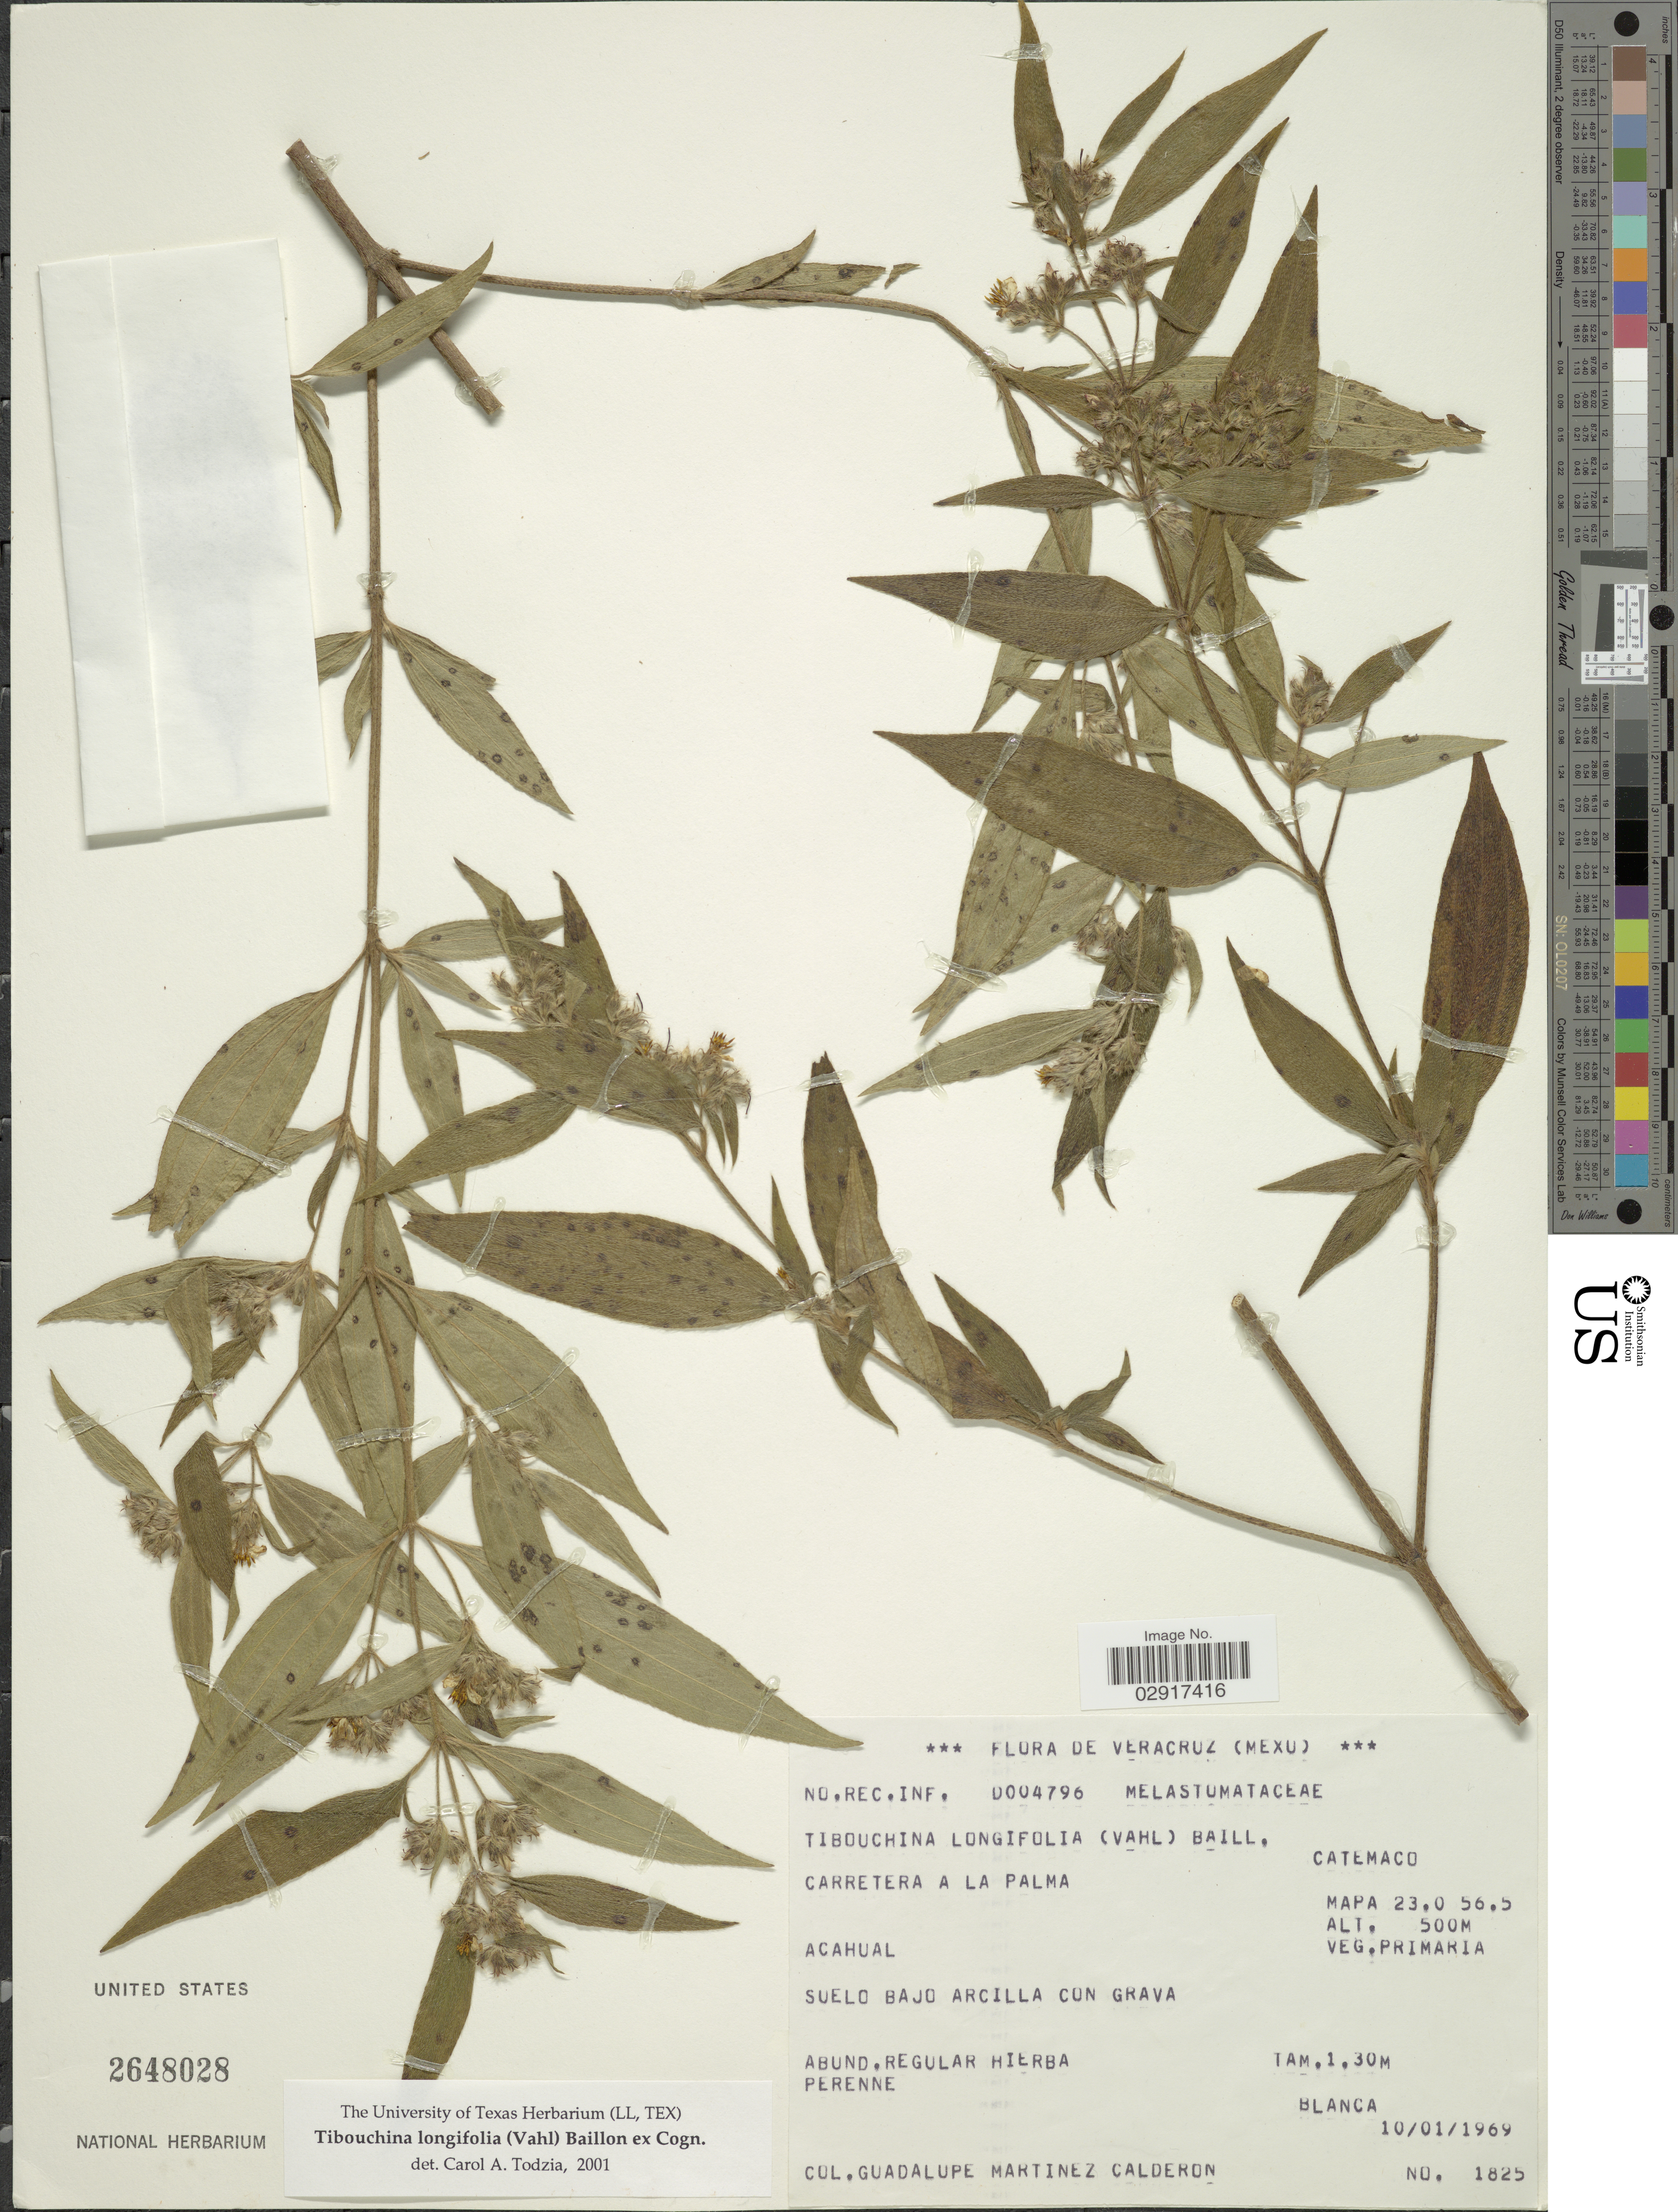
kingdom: Plantae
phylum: Tracheophyta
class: Magnoliopsida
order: Myrtales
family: Melastomataceae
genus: Chaetogastra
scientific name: Chaetogastra longifolia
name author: (Vahl) DC.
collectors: G. Martinez-C.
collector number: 1825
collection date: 1969-01-10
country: Mexico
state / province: Veracruz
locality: Veracruz. Carretera a La Palma. Mapa 23.0 56.5. Acahual. Suelo Bajo Arcilla Con Grava.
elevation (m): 500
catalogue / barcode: US 2648028